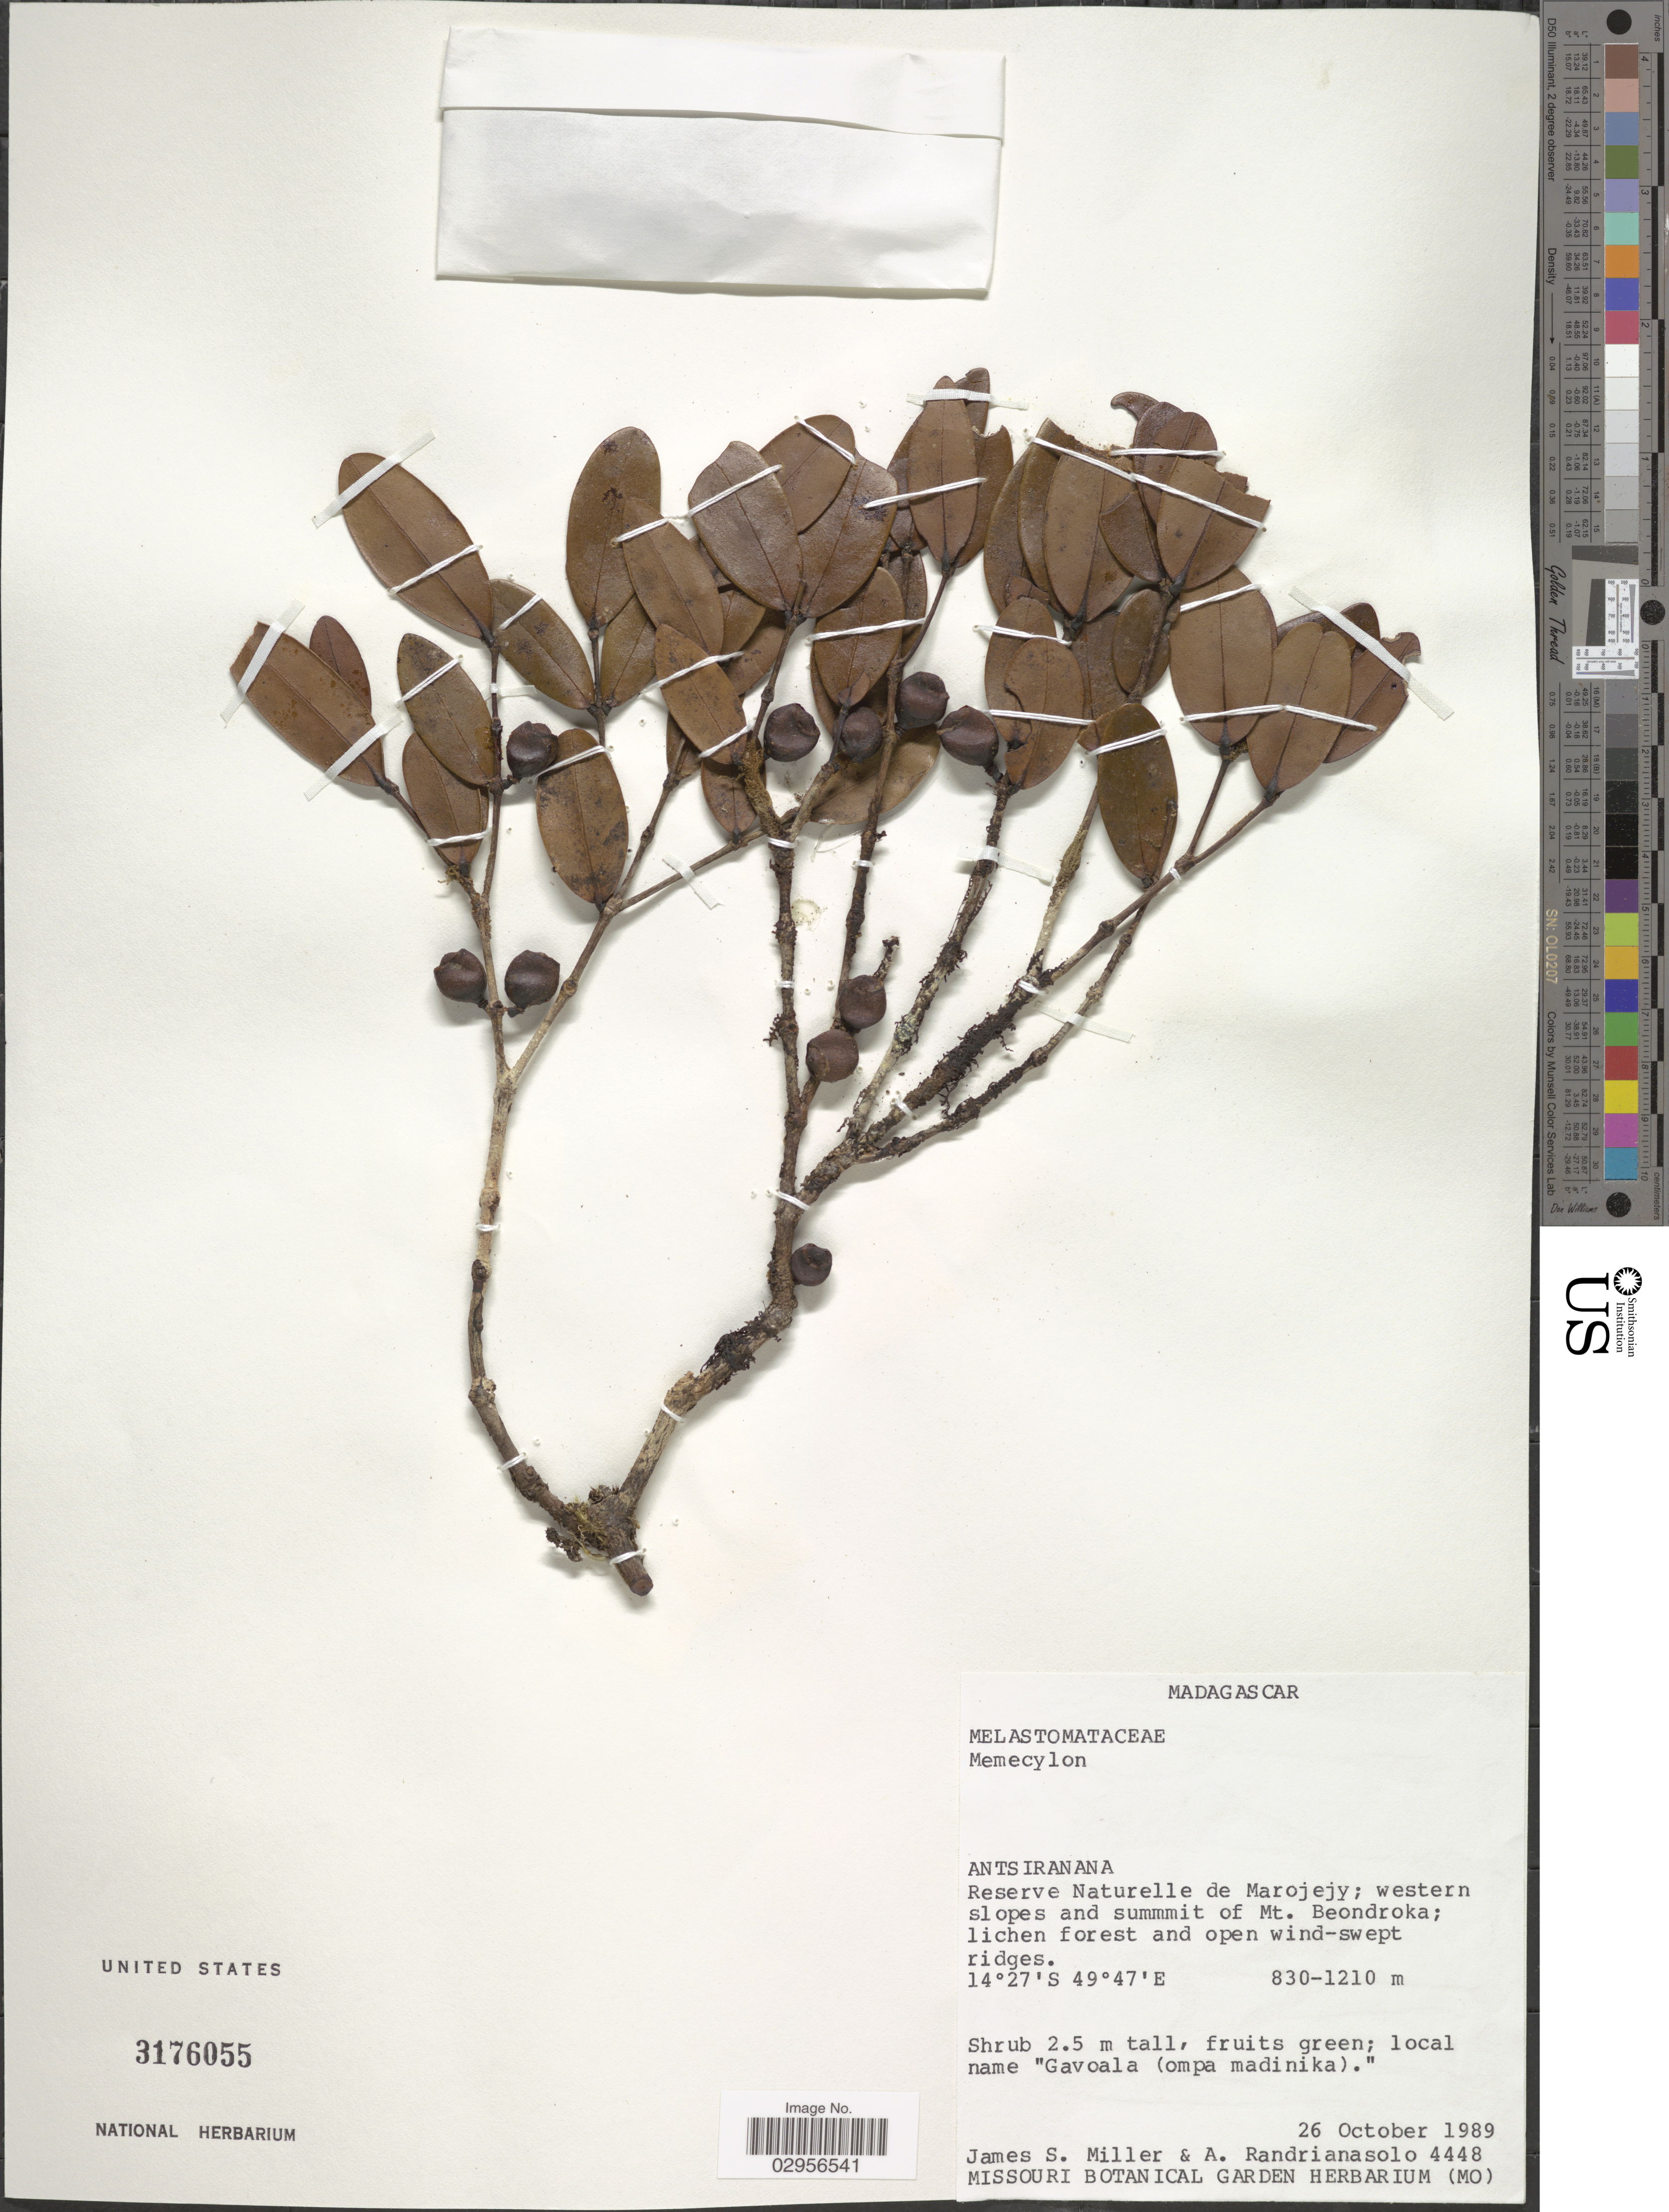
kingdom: Plantae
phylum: Tracheophyta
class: Magnoliopsida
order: Myrtales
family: Melastomataceae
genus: Memecylon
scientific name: Memecylon sp.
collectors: J. S. Miller & A. Randrianasolo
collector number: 4448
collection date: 1989-10-26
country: Madagascar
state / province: Sava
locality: Reserve Naturelle de Marojejy; western slopes and summit of Mt. Beondroka.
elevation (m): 830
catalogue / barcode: US 3176055